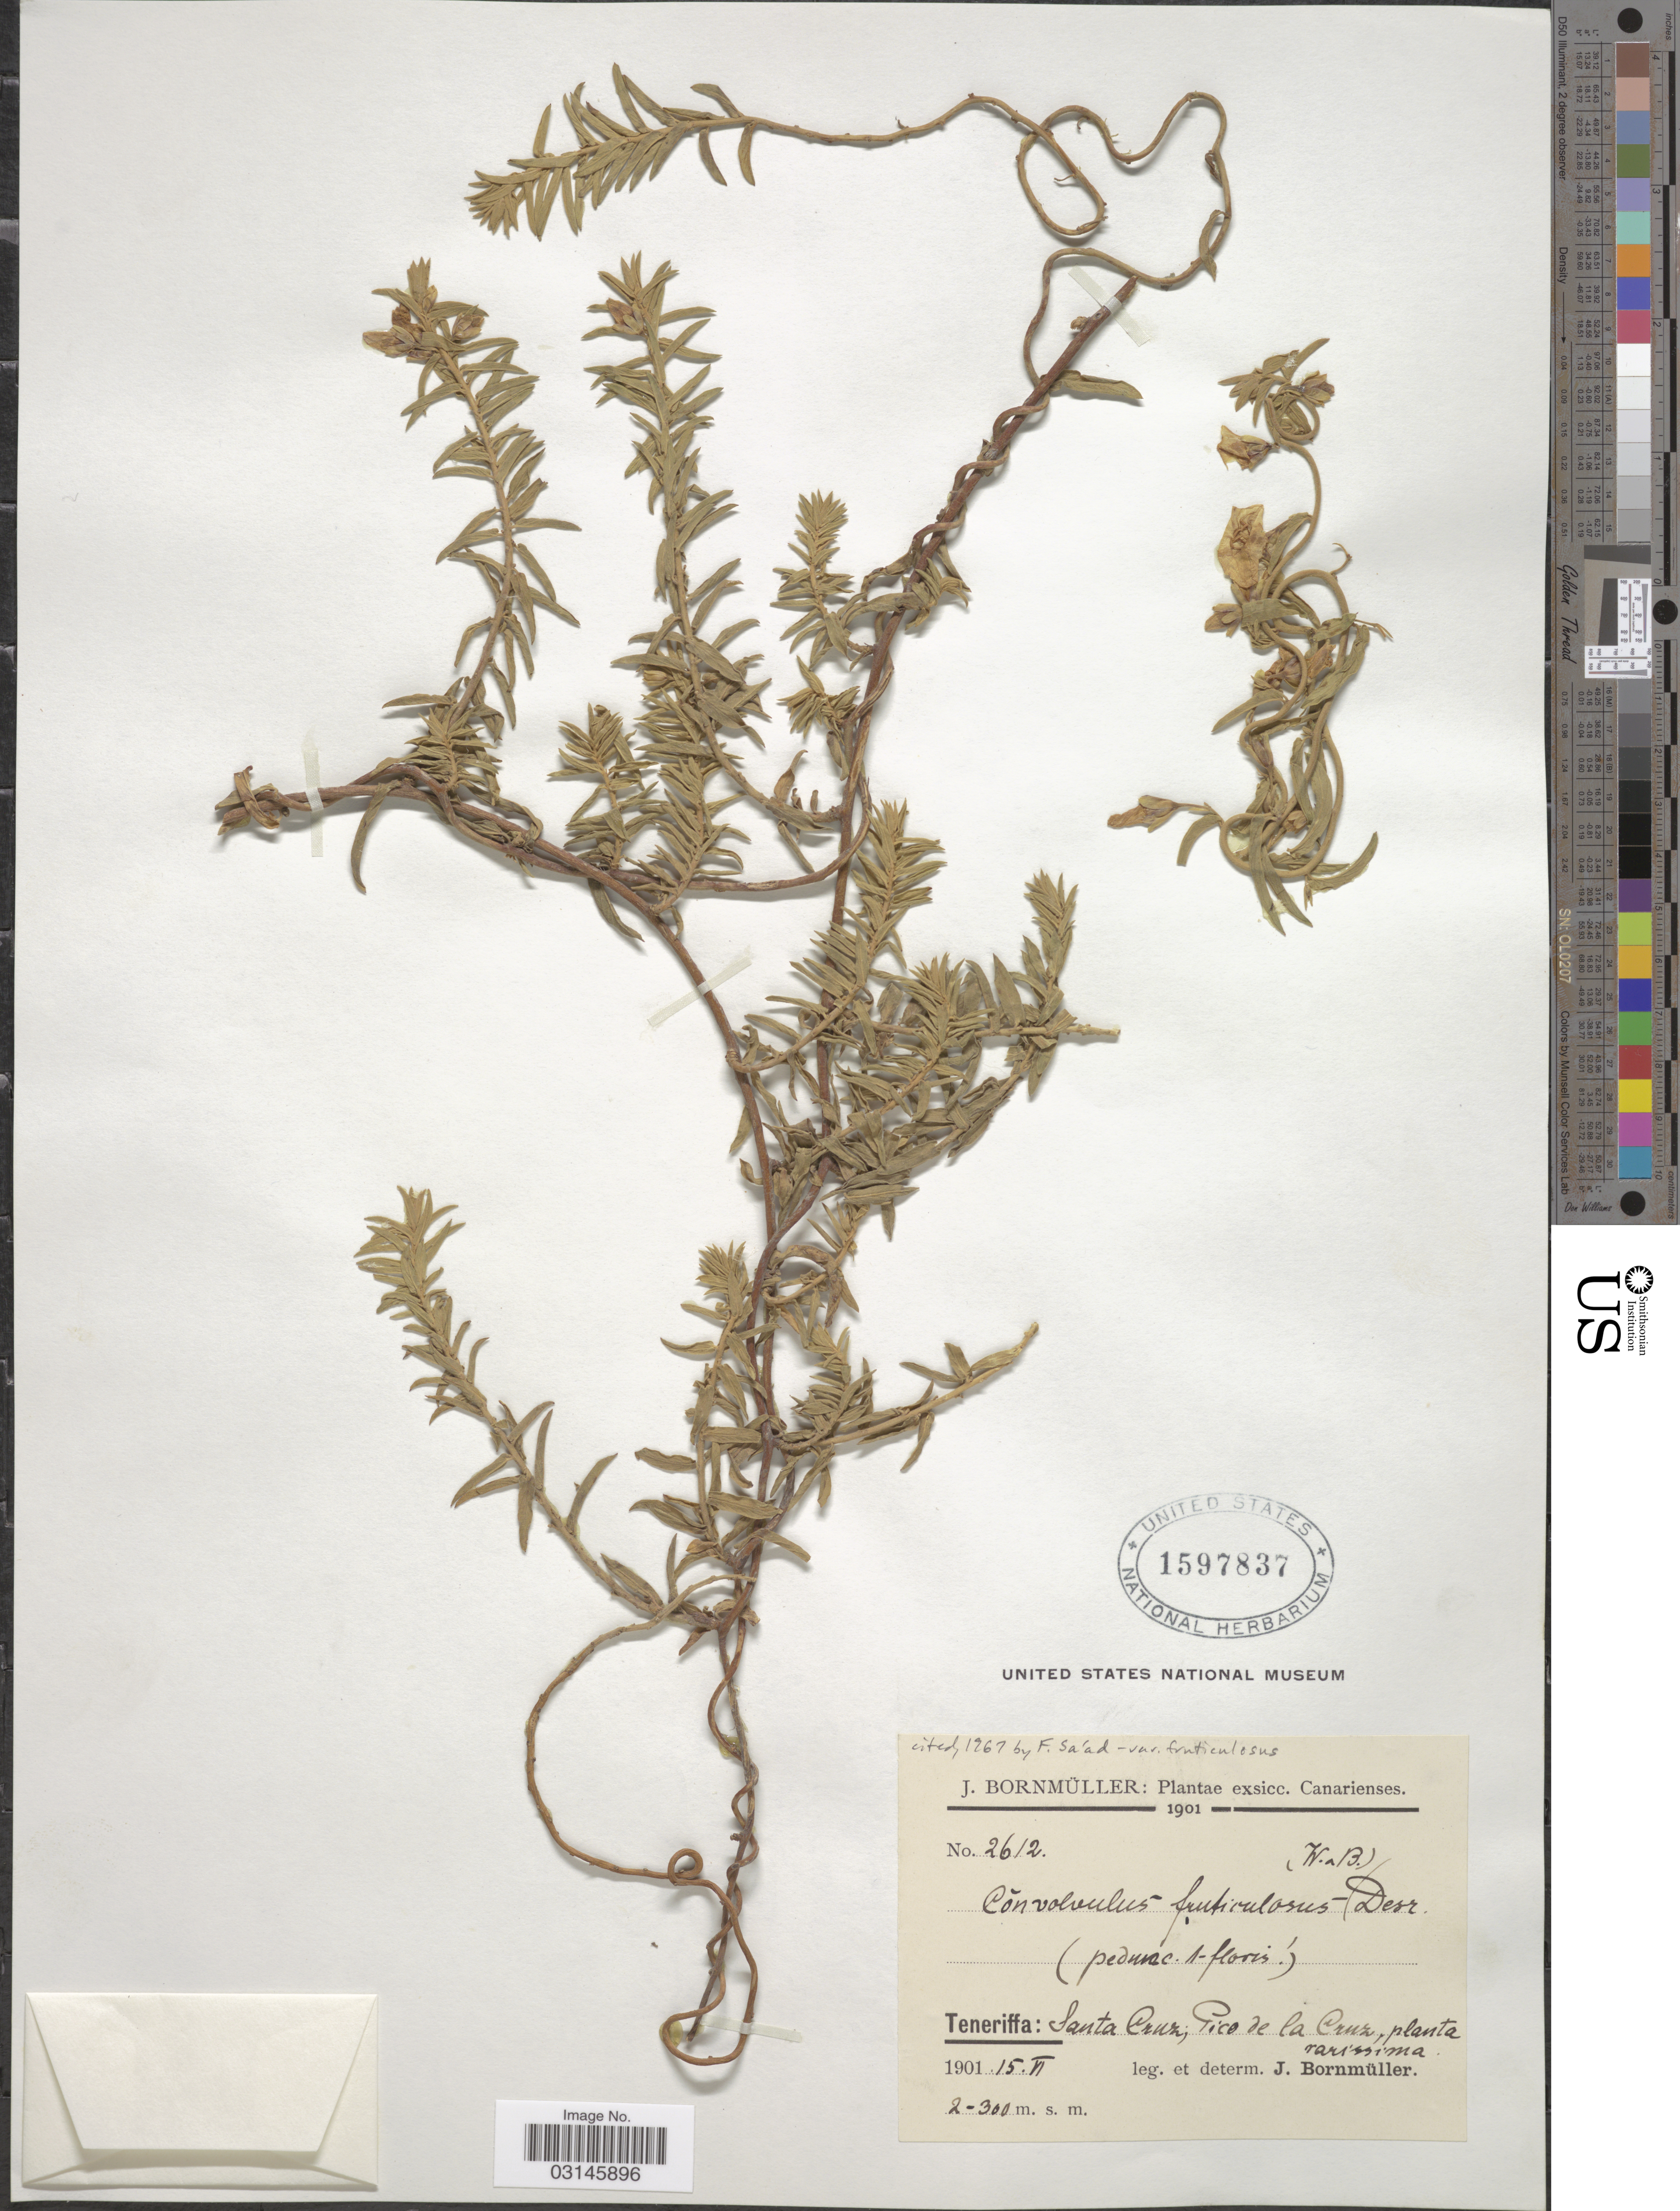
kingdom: Plantae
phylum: Tracheophyta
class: Magnoliopsida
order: Solanales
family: Convolvulaceae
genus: Convolvulus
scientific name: Convolvulus fruticulosus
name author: Desr.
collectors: J. Bornmüller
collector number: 2612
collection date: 1901-06-15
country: Spain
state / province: Canarias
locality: Teneriffa: Santa Cruz; Pico de la Cruz.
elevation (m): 200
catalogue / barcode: US 1597837